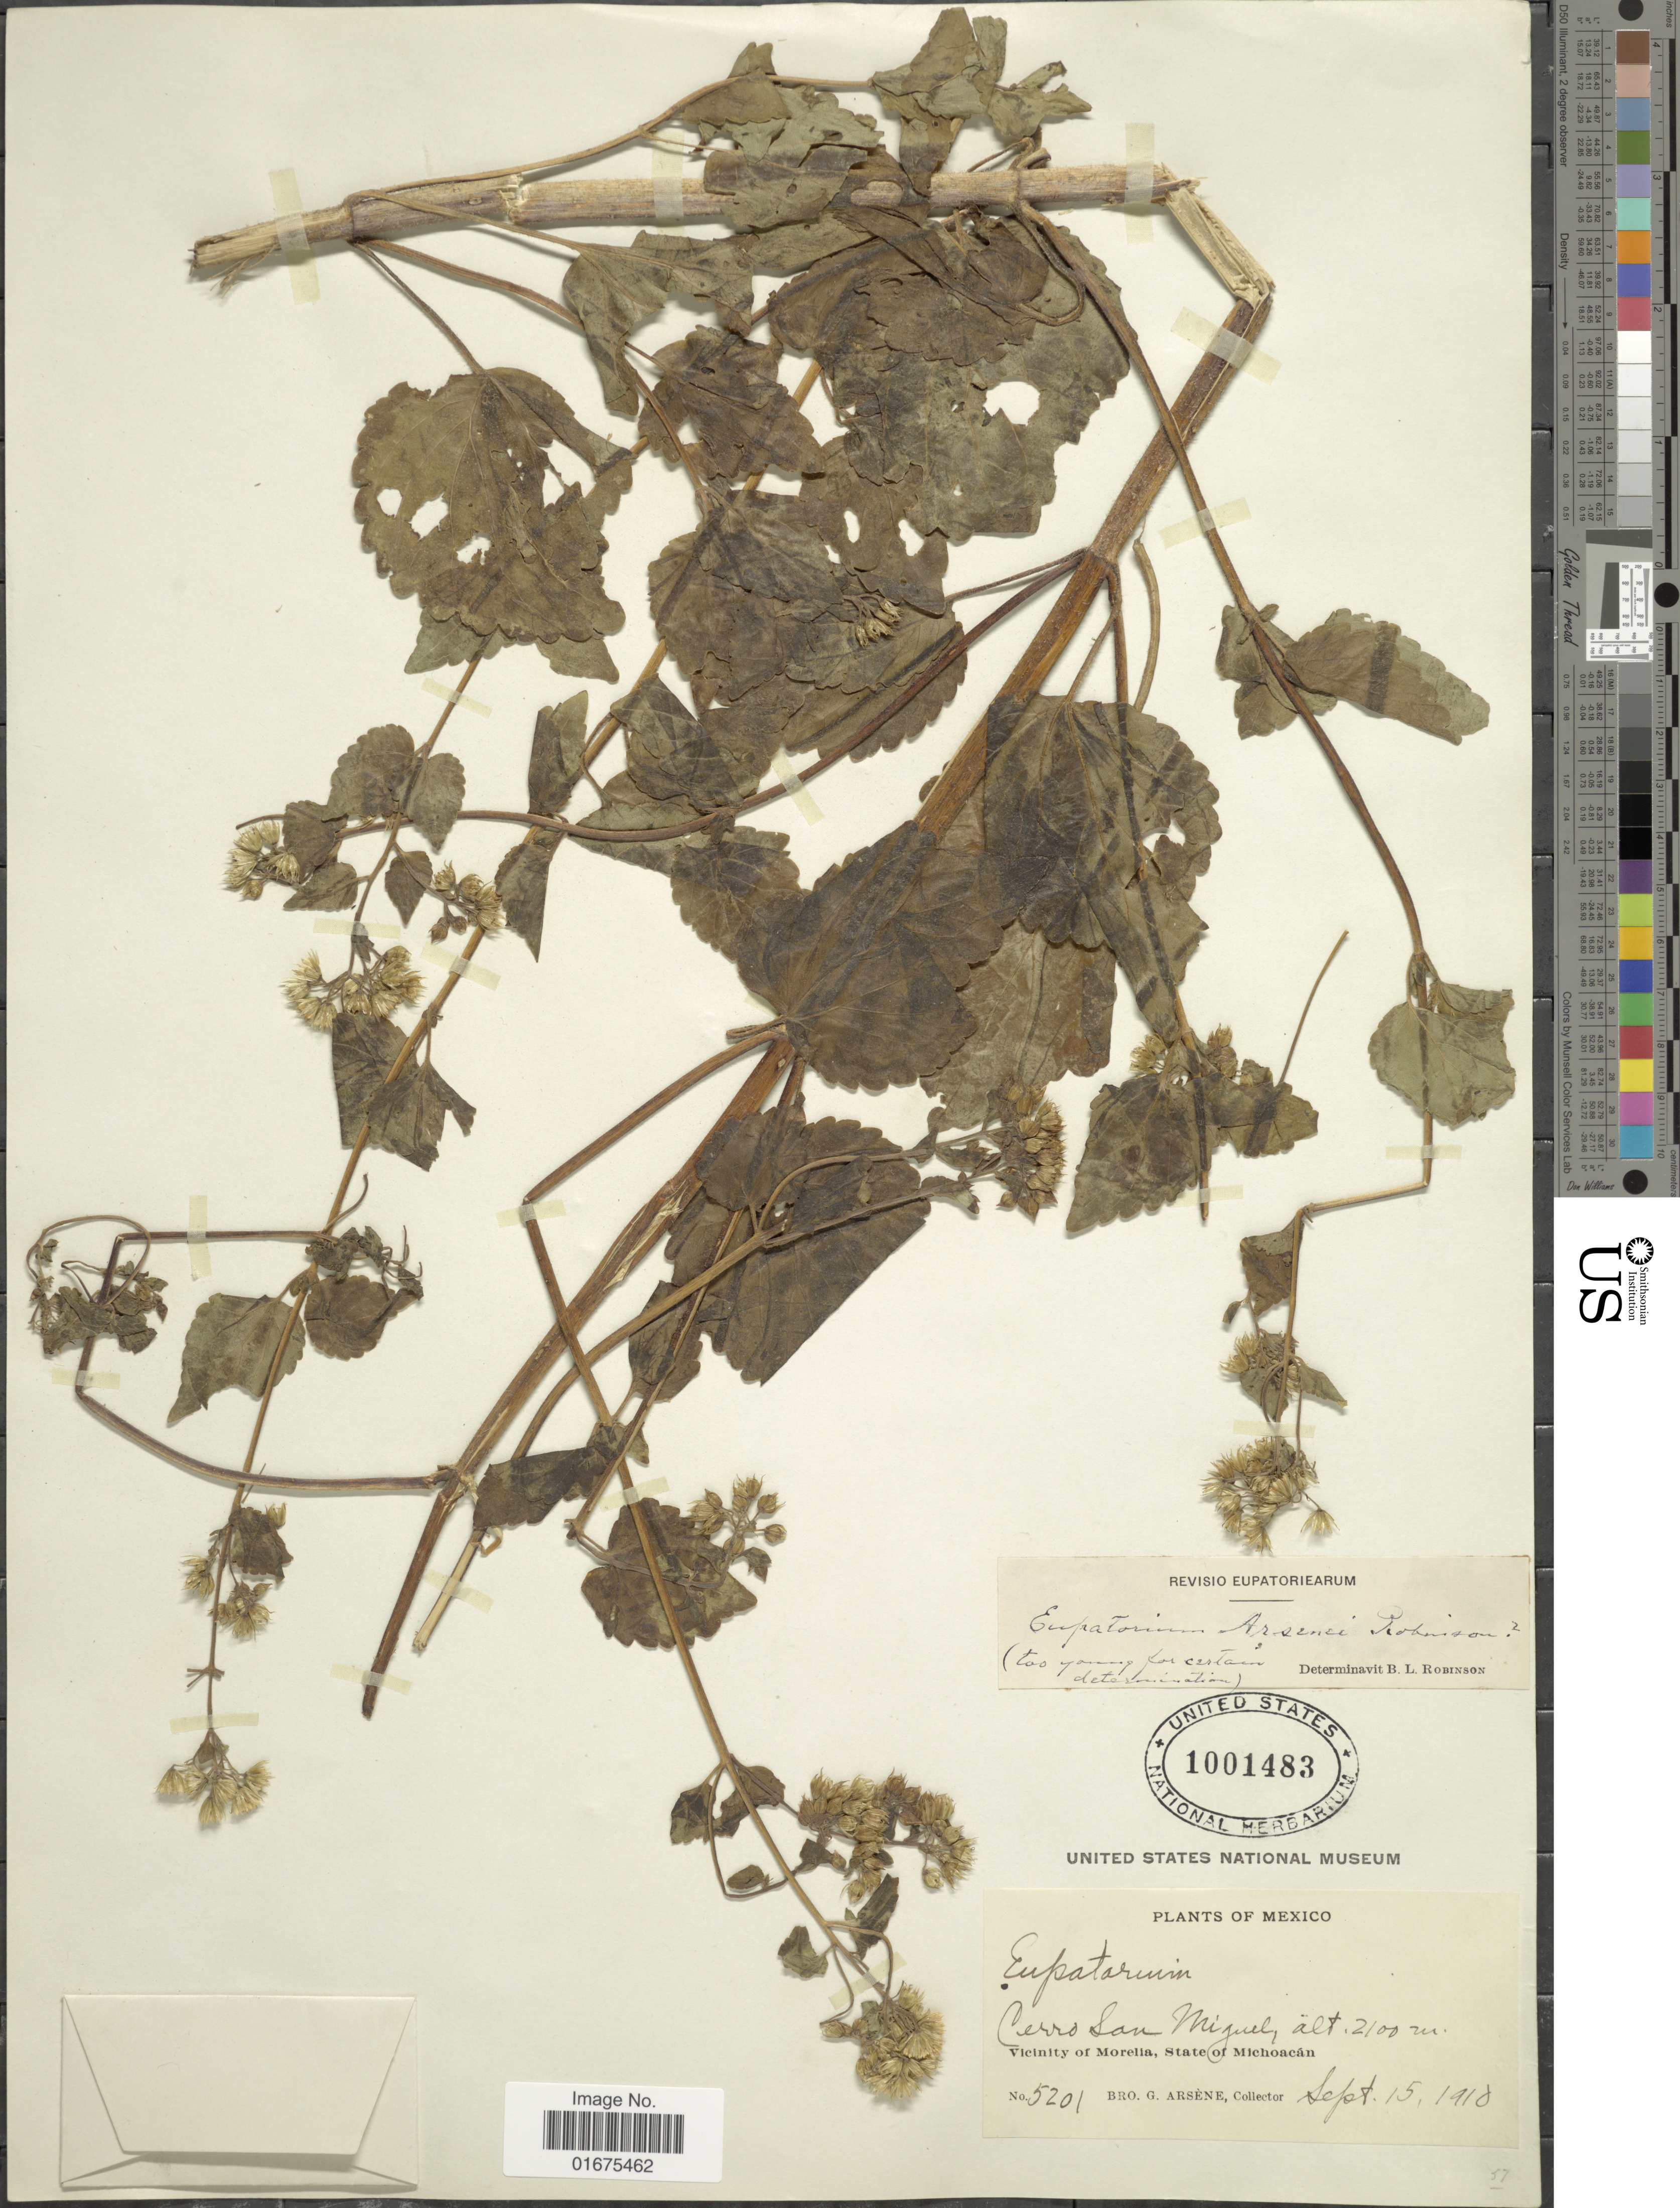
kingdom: Plantae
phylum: Tracheophyta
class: Magnoliopsida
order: Asterales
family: Asteraceae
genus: Ageratina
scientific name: Ageratina arsenei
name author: (B.L. Rob.) R.M. King & H. Rob.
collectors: Bro. G. Arsène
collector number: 5201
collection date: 1918-09-15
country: Mexico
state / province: Michoacán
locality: Cerro San Miguel, Vicinity of Morelia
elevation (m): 2100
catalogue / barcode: US 1001483